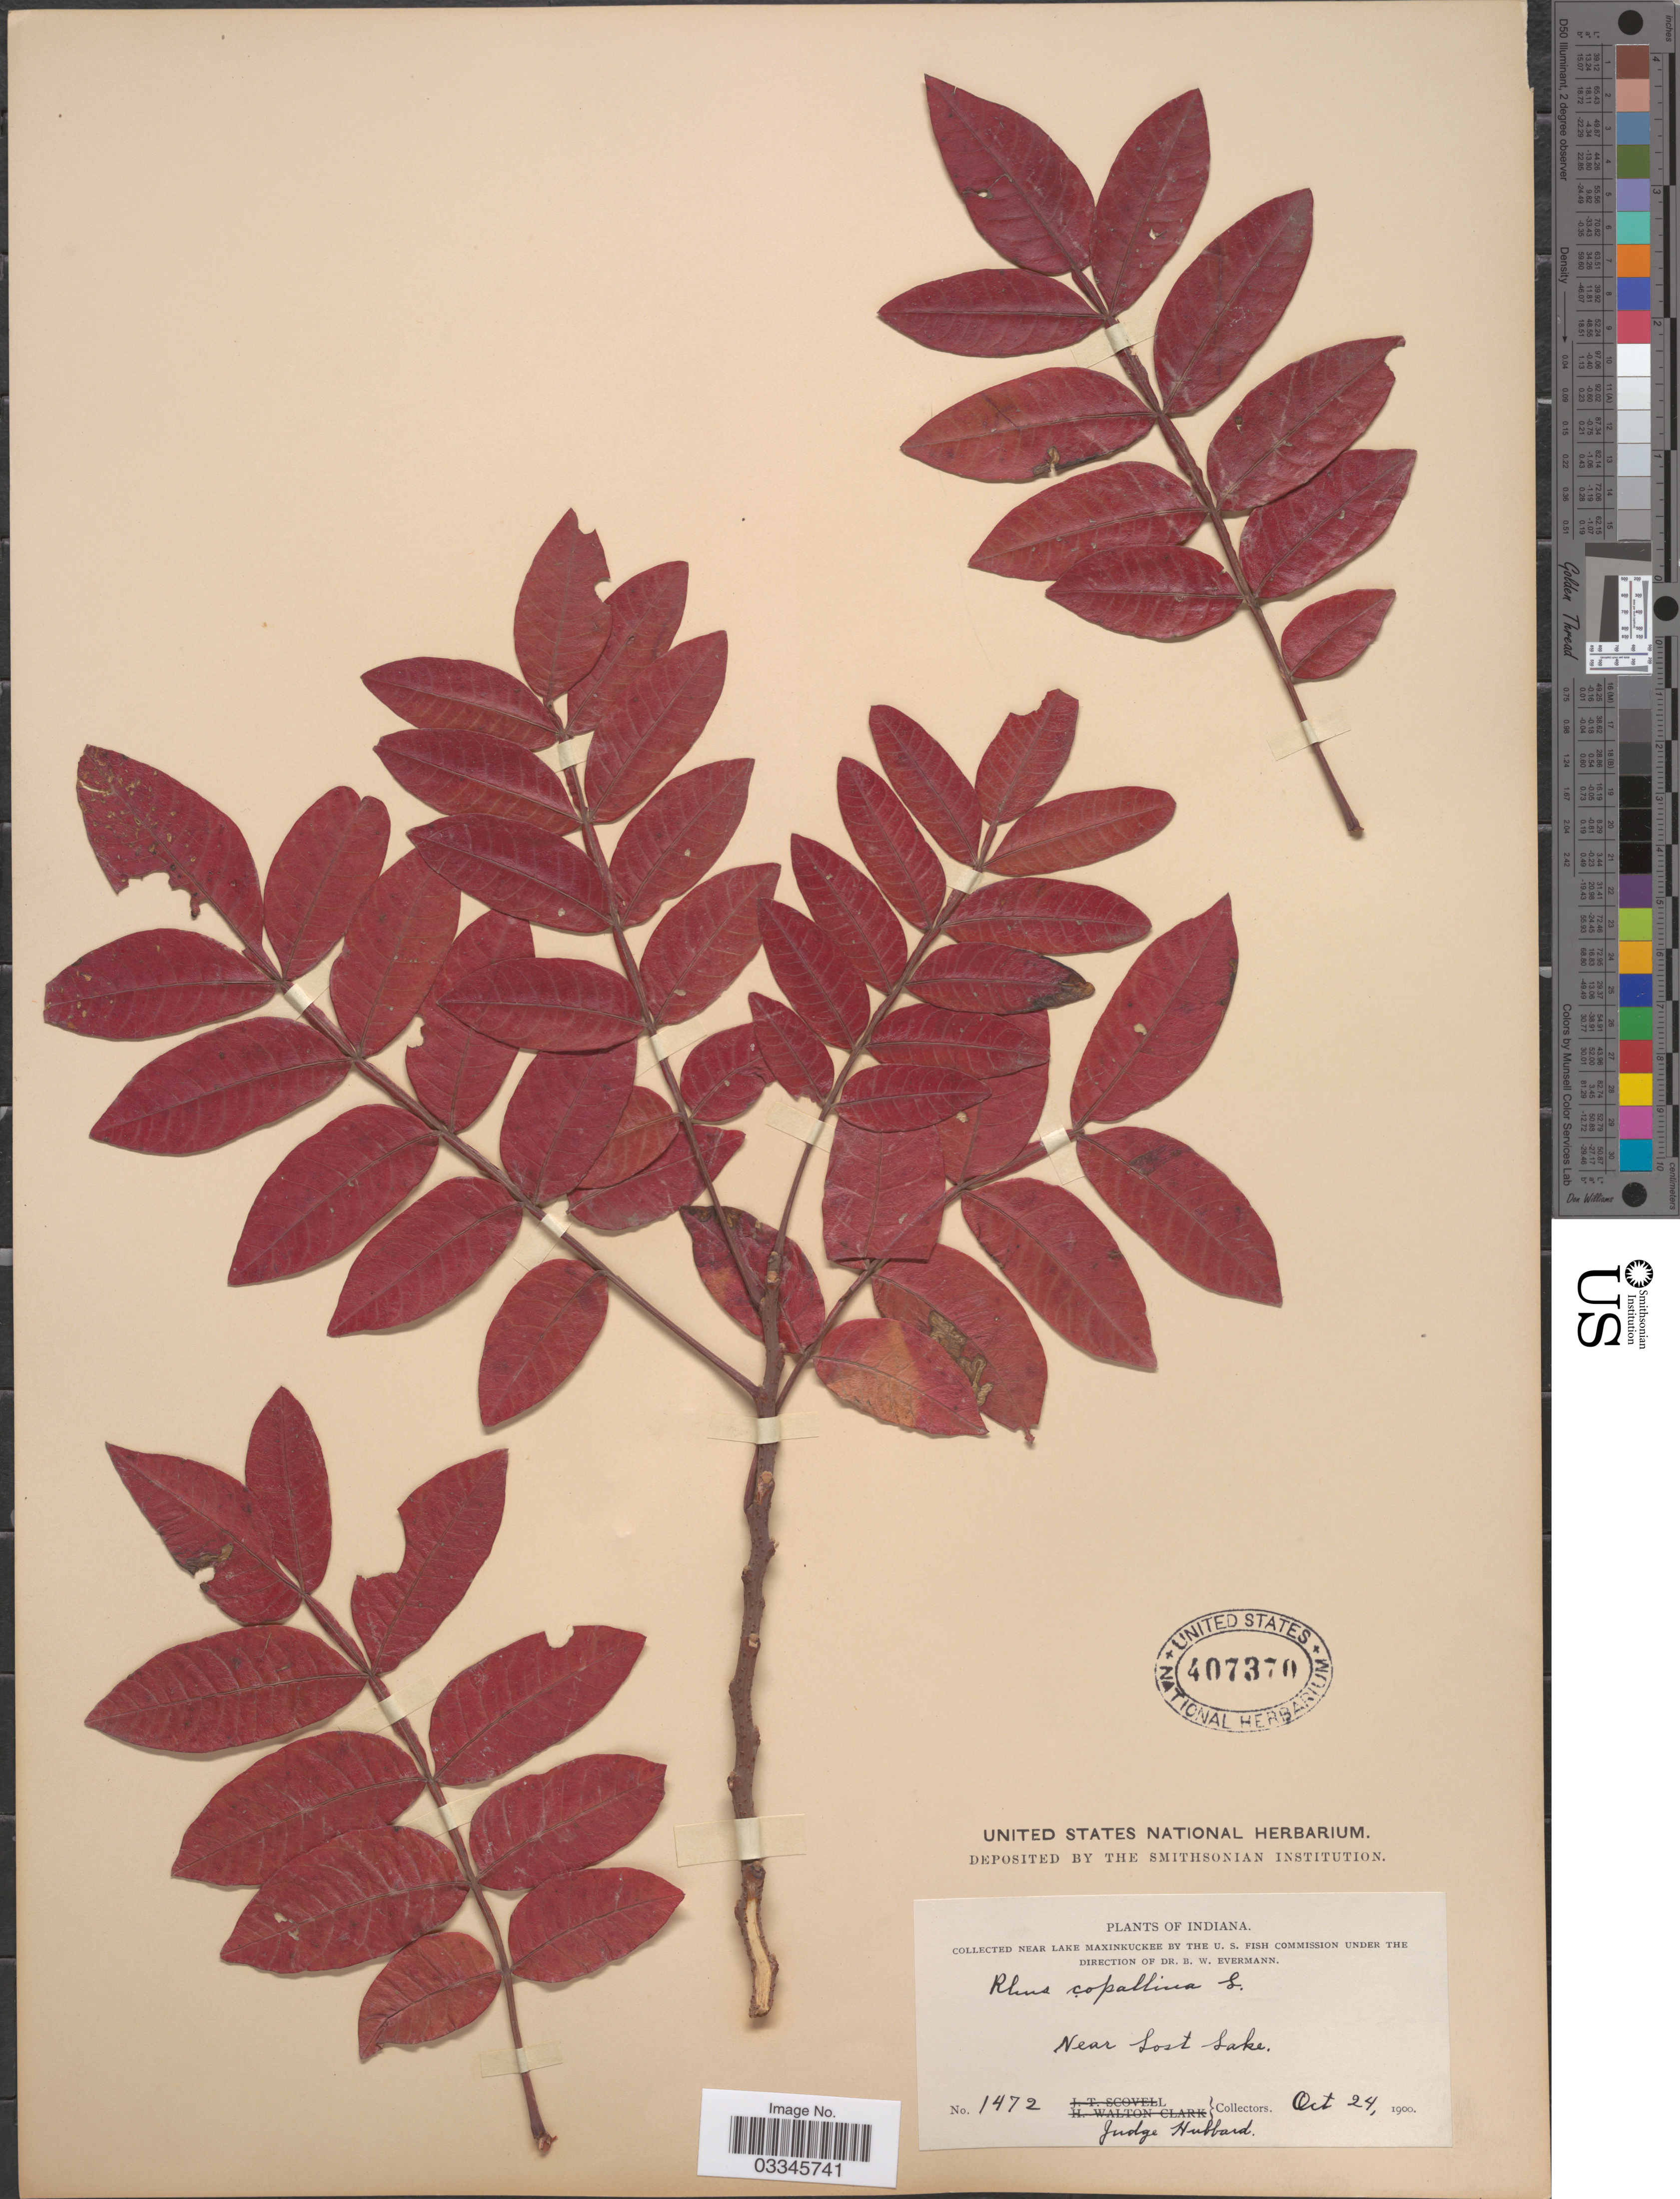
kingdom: Plantae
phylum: Tracheophyta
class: Magnoliopsida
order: Sapindales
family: Anacardiaceae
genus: Rhus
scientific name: Rhus copallinum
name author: L.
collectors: J. Hubbard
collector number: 1472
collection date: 1900-10-24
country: United States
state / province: Indiana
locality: Near Lake Maxinkuckee. Near Lost Lake.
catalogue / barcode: US 407370